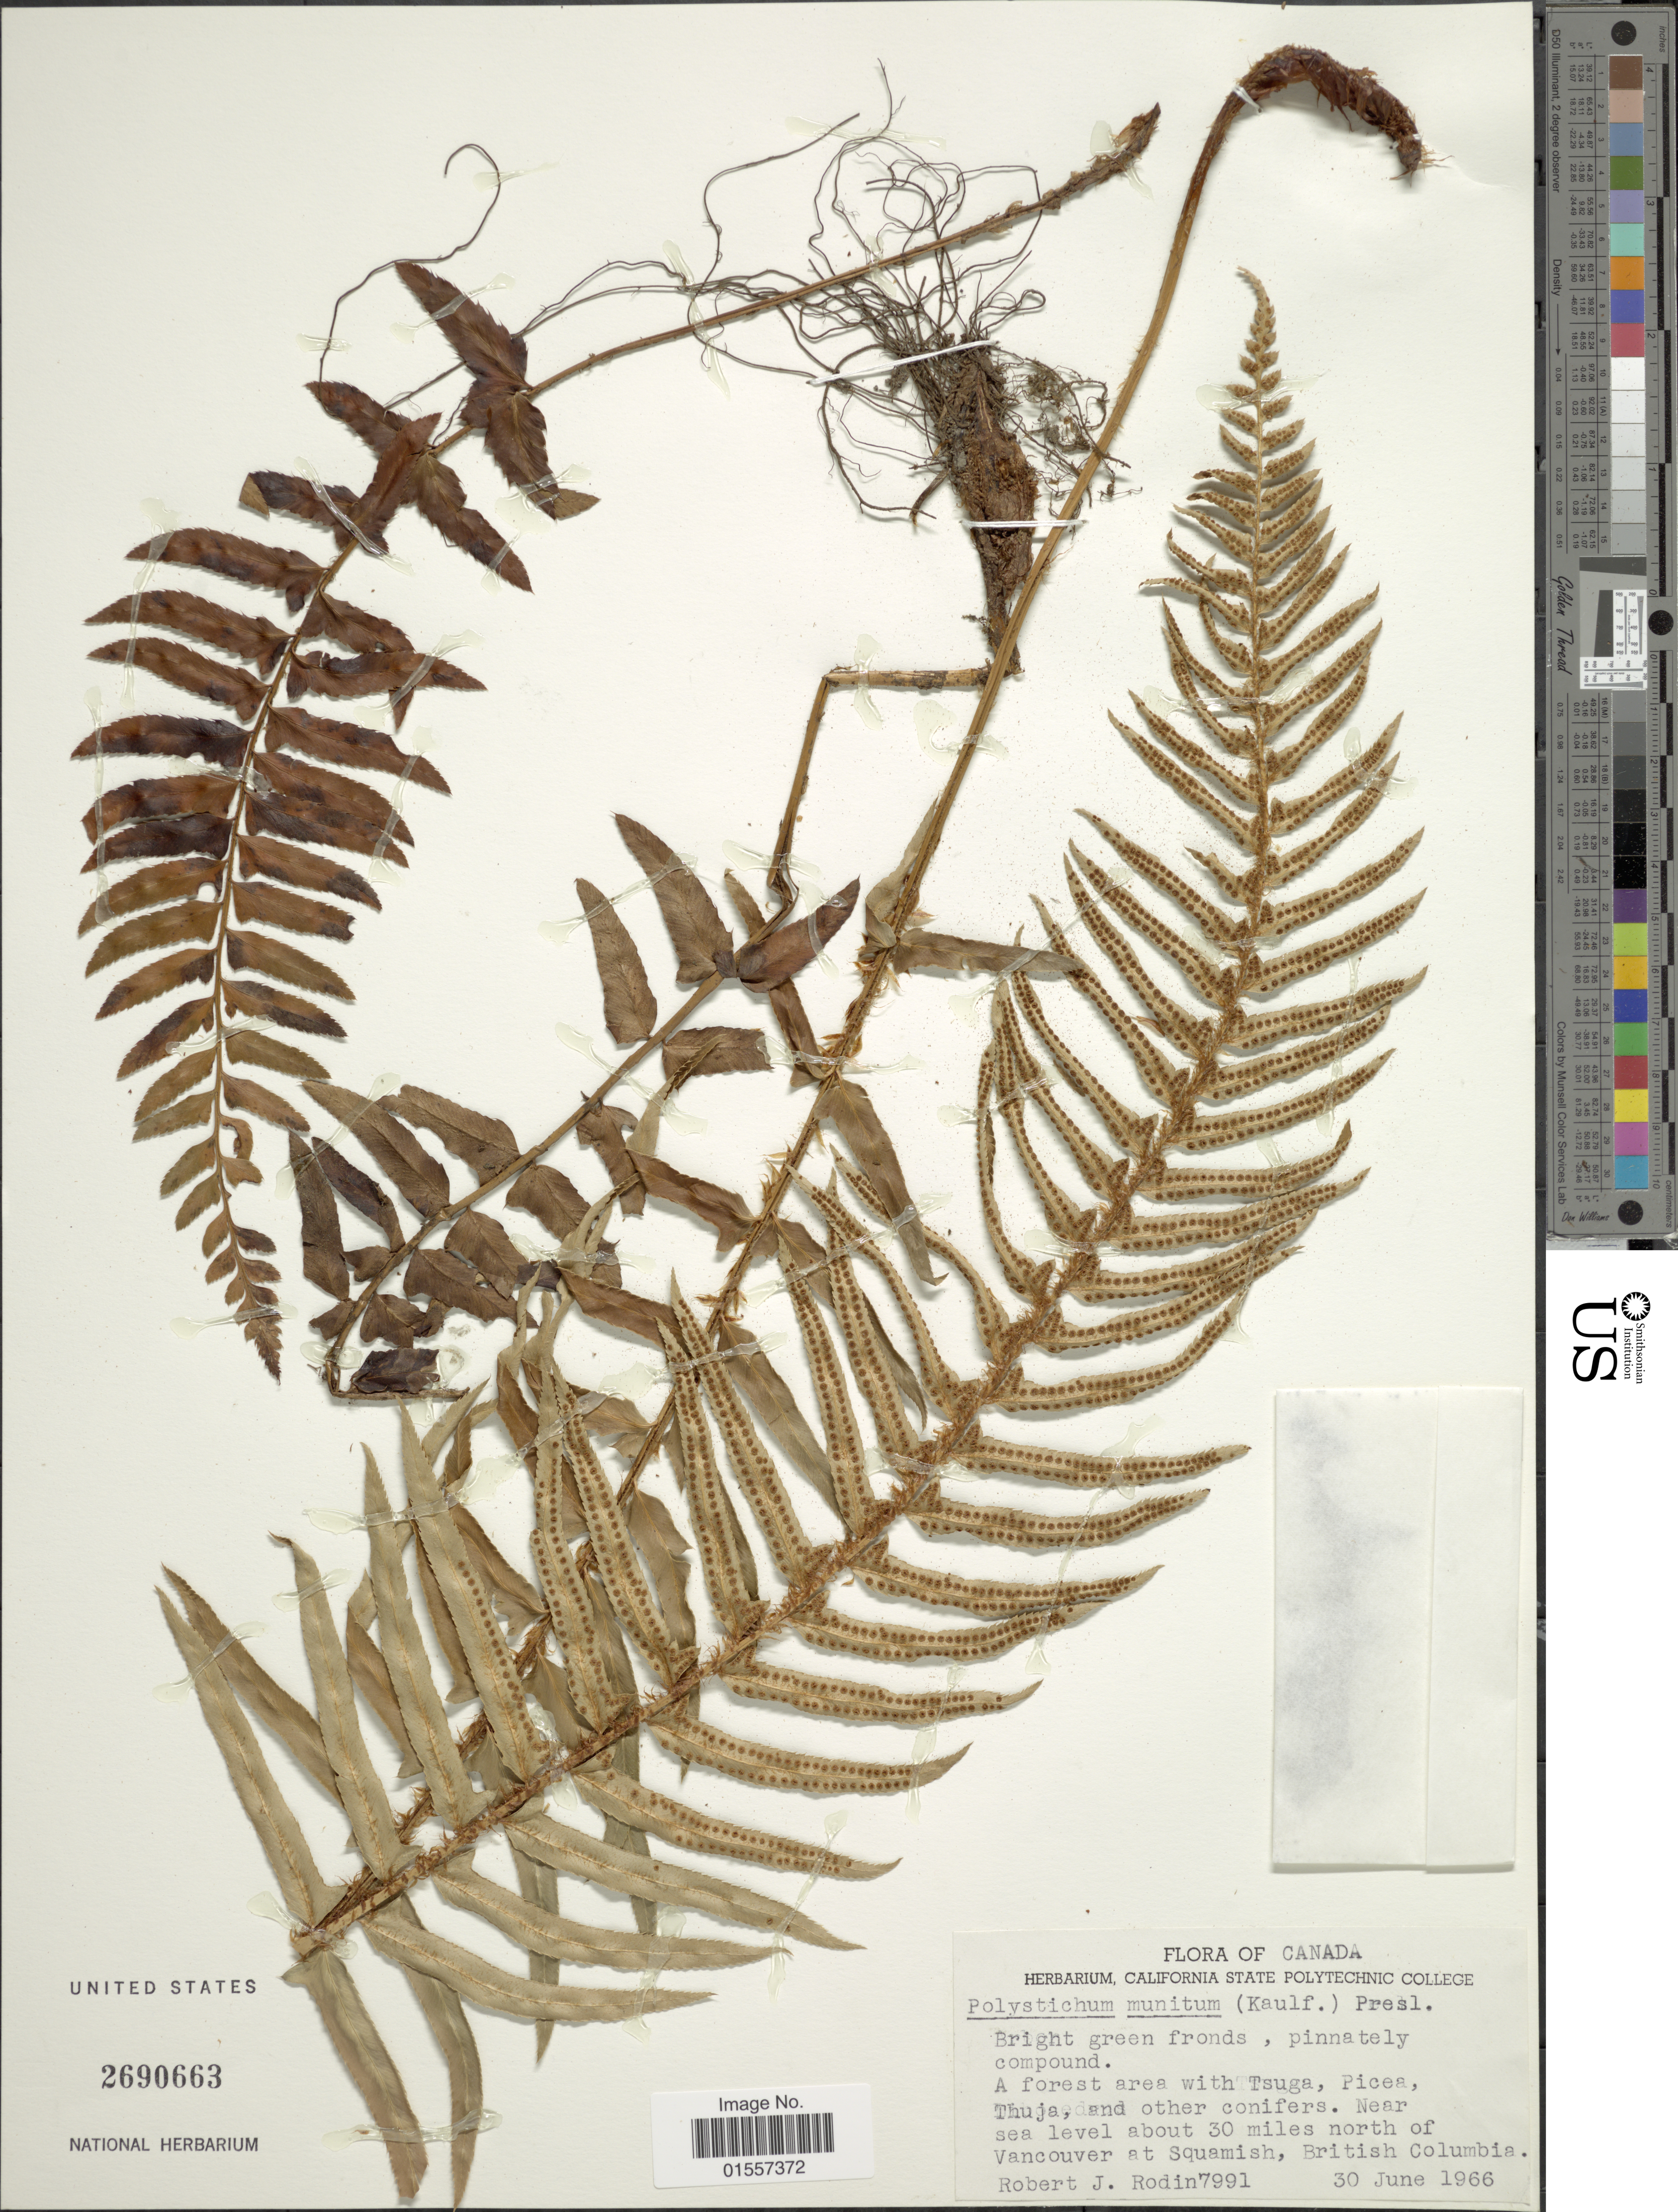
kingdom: Plantae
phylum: Tracheophyta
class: Polypodiopsida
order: Polypodiales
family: Dryopteridaceae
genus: Polystichum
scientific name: Polystichum munitum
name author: (Kaulf.) C. Presl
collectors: R. J. Rodin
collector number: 7991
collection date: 1966-06-30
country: Canada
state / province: British Columbia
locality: Canada, near sea level about 30 miles north of Vancouver at Squamish, British Columbia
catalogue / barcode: US 2690663